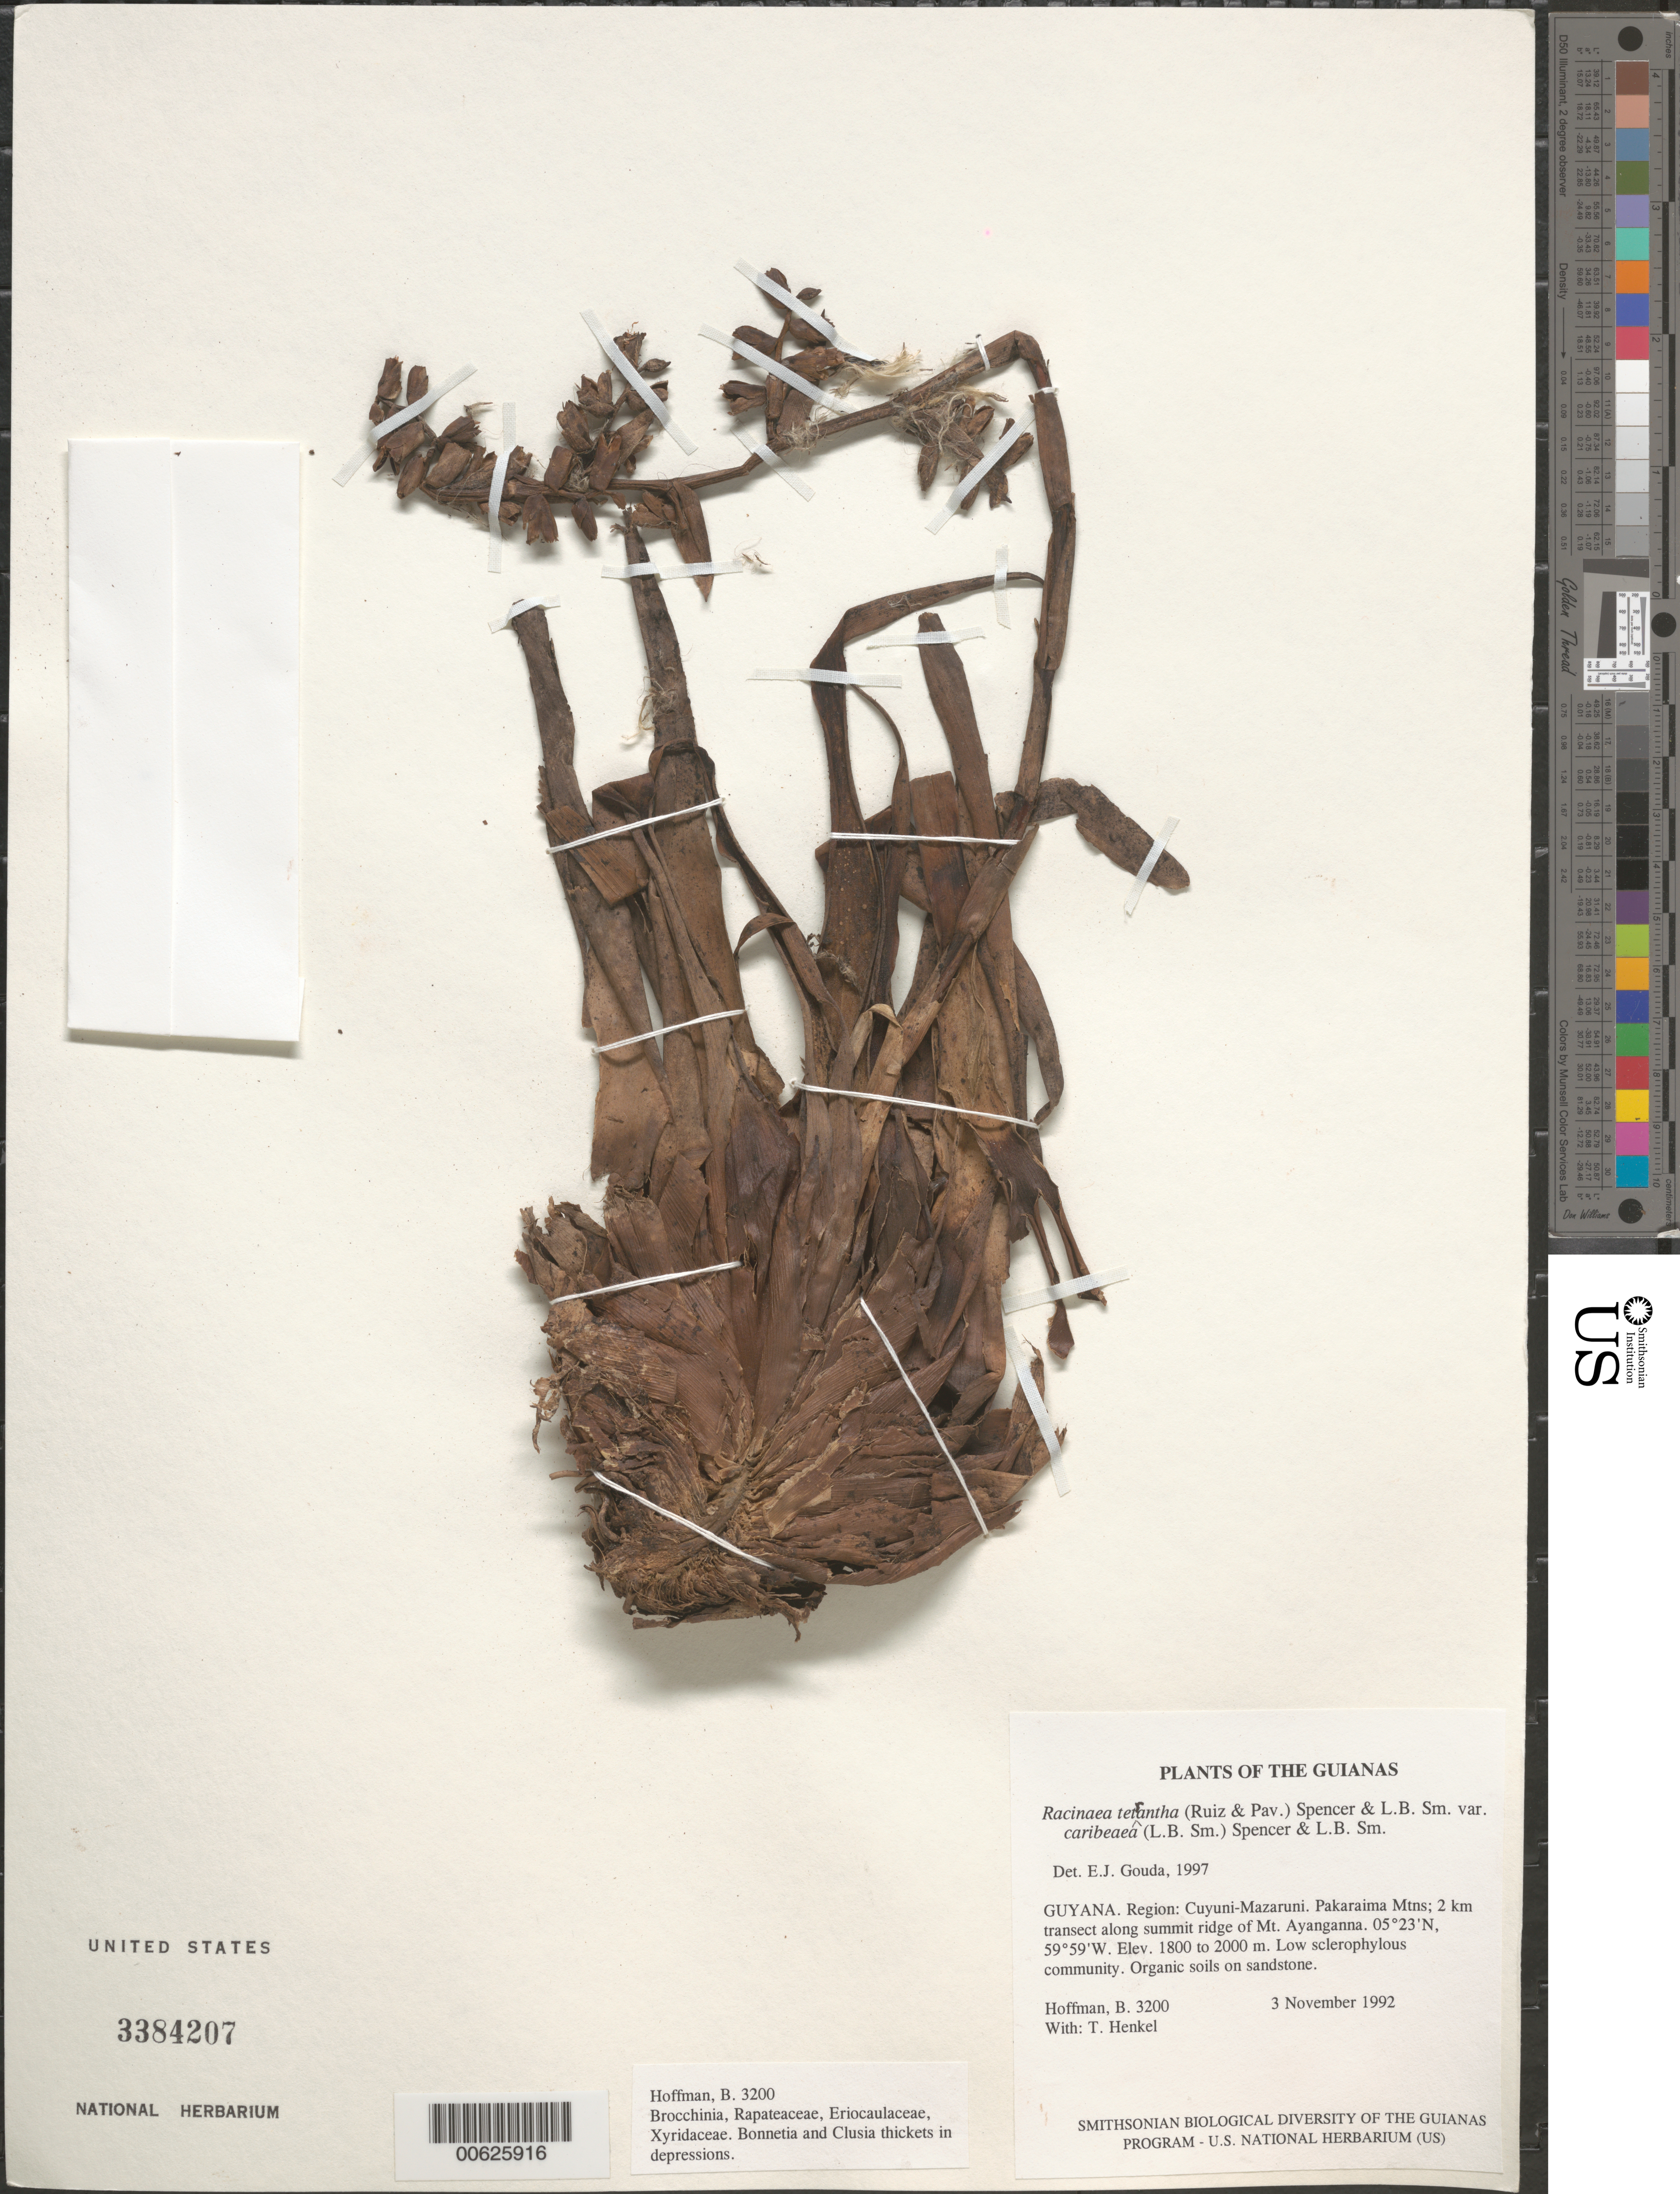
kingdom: Plantae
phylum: Tracheophyta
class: Liliopsida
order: Poales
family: Bromeliaceae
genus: Racinaea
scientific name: Racinaea tetrantha var. caribaea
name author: (L.B. Sm.) M.A. Spencer & L.B. Sm.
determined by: Gouda, E. J.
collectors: B. Hoffman & T. Henkel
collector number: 3200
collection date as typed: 3 November 1992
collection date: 1992-11-03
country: Guyana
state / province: Cuyuni-Mazaruni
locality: Pakaraima Mountains; 2 km transect along summit ridge of Mt. Ayanganna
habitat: Low sclerophylous community. Organic soils on sandstone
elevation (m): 1800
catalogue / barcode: US 3384207